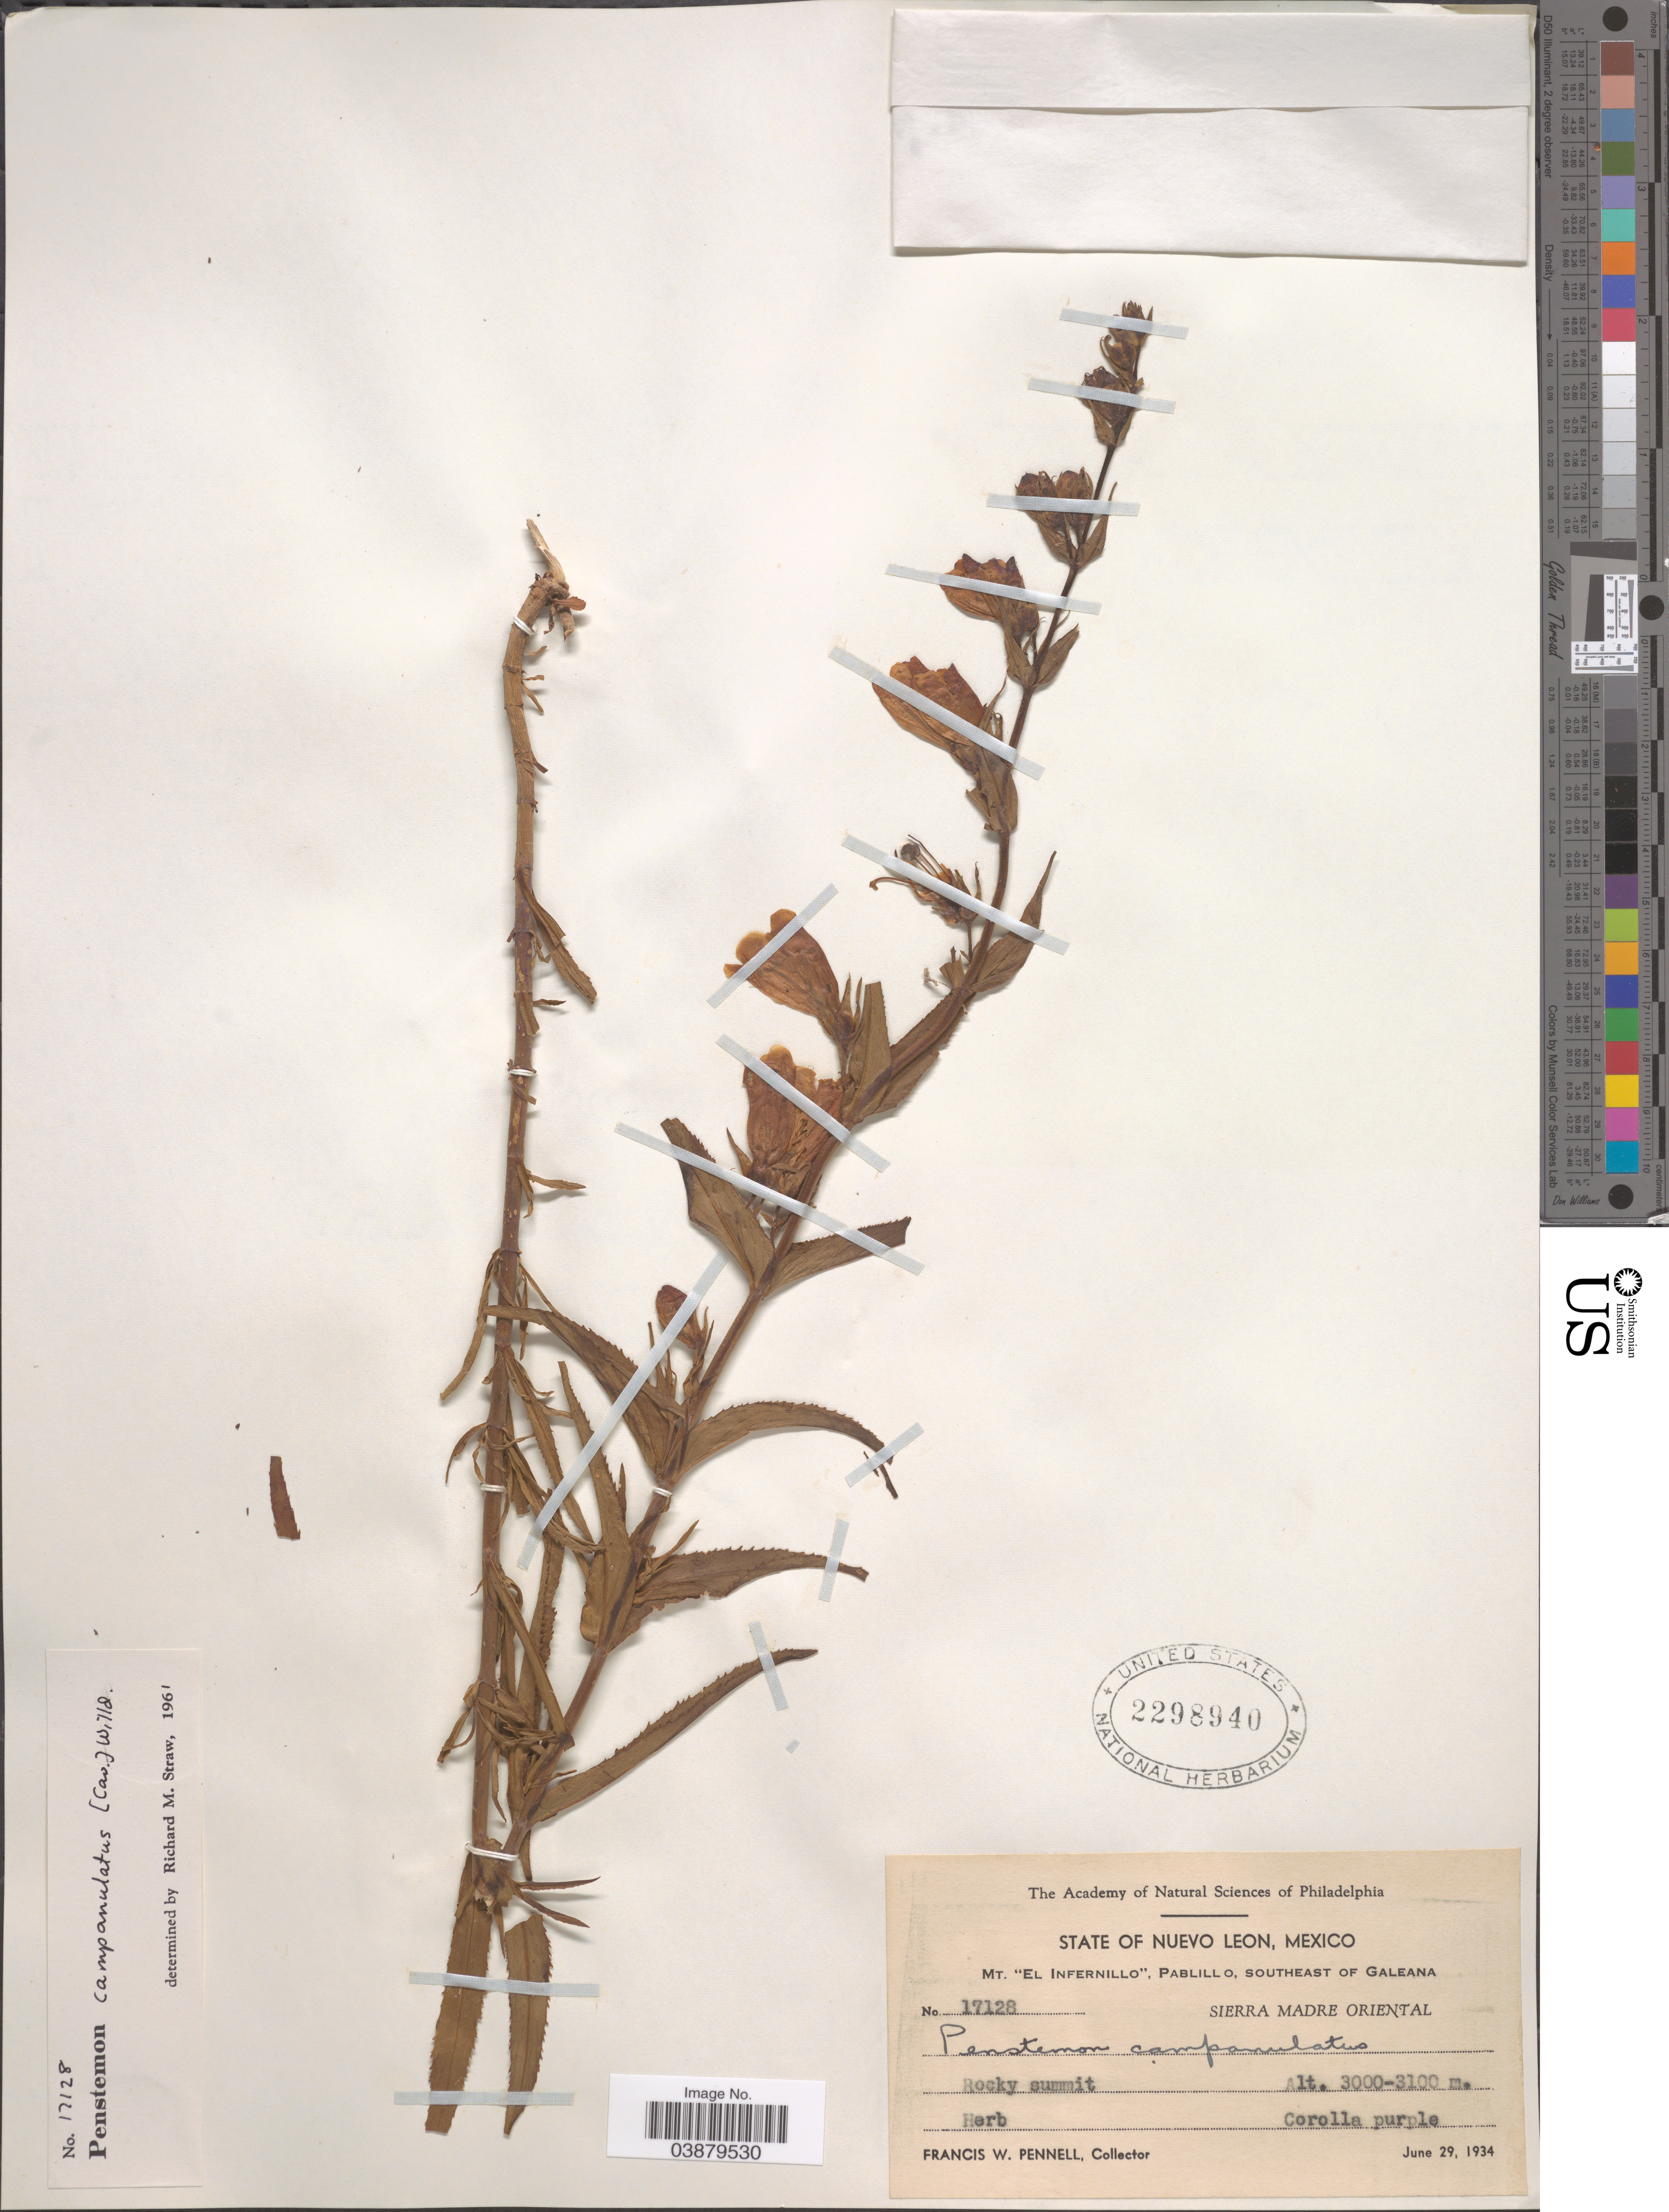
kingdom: Plantae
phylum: Tracheophyta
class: Magnoliopsida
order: Lamiales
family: Plantaginaceae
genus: Penstemon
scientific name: Penstemon campanulatus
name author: (Cav.) Willd.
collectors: F. W. Pennell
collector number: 17128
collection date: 1934-06-29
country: Mexico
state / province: Nuevo León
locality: Mt. "El Infernillo", Pablillo, southeast of Galeana. Sierra Madre Oriental. Rocky summit.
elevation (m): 3000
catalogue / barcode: US 2298940